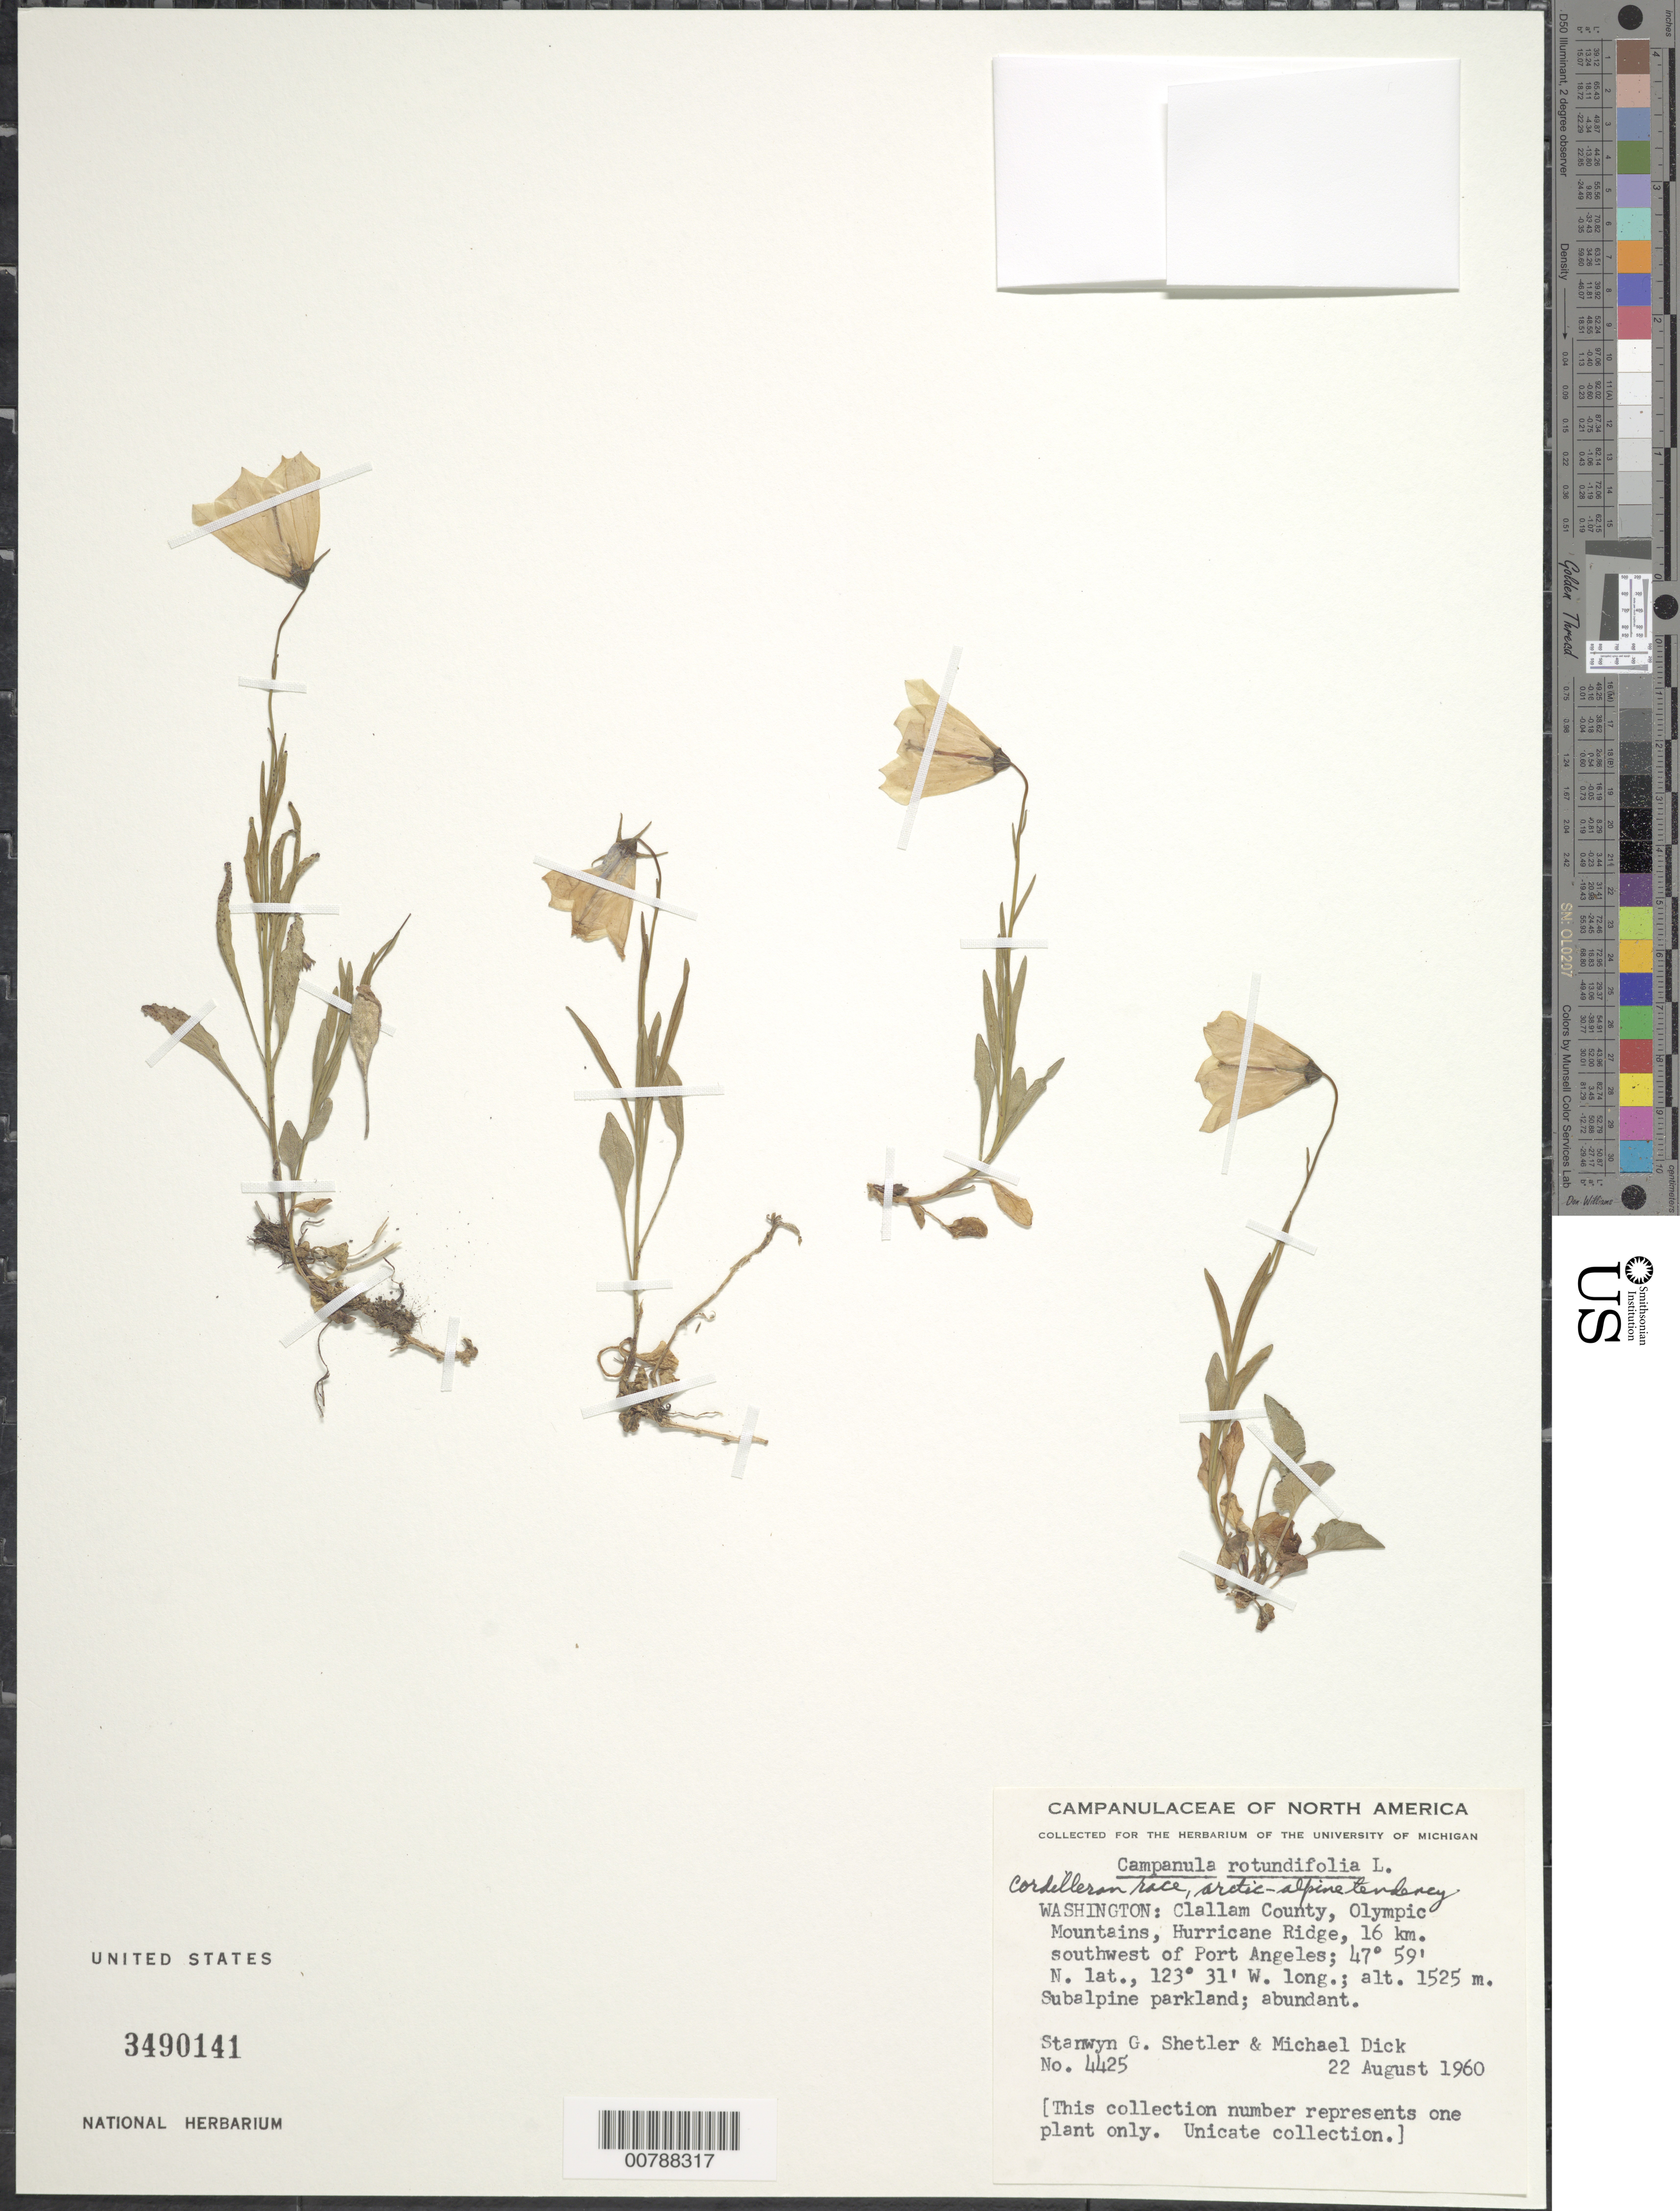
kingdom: Plantae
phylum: Tracheophyta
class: Magnoliopsida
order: Asterales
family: Campanulaceae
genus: Campanula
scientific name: Campanula rotundifolia L. Cordilleran race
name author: L.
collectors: S. Shetler & M. Dick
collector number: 4425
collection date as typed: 22 August 1960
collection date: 1960-08-22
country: United States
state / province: Washington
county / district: Clallam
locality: Olympic Mountains, Hurricane Ridge, 16 km. southwest of Port Angeles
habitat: Subalpine parkland.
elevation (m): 1525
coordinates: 47 59' N, 123 31' W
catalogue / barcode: US 3490141